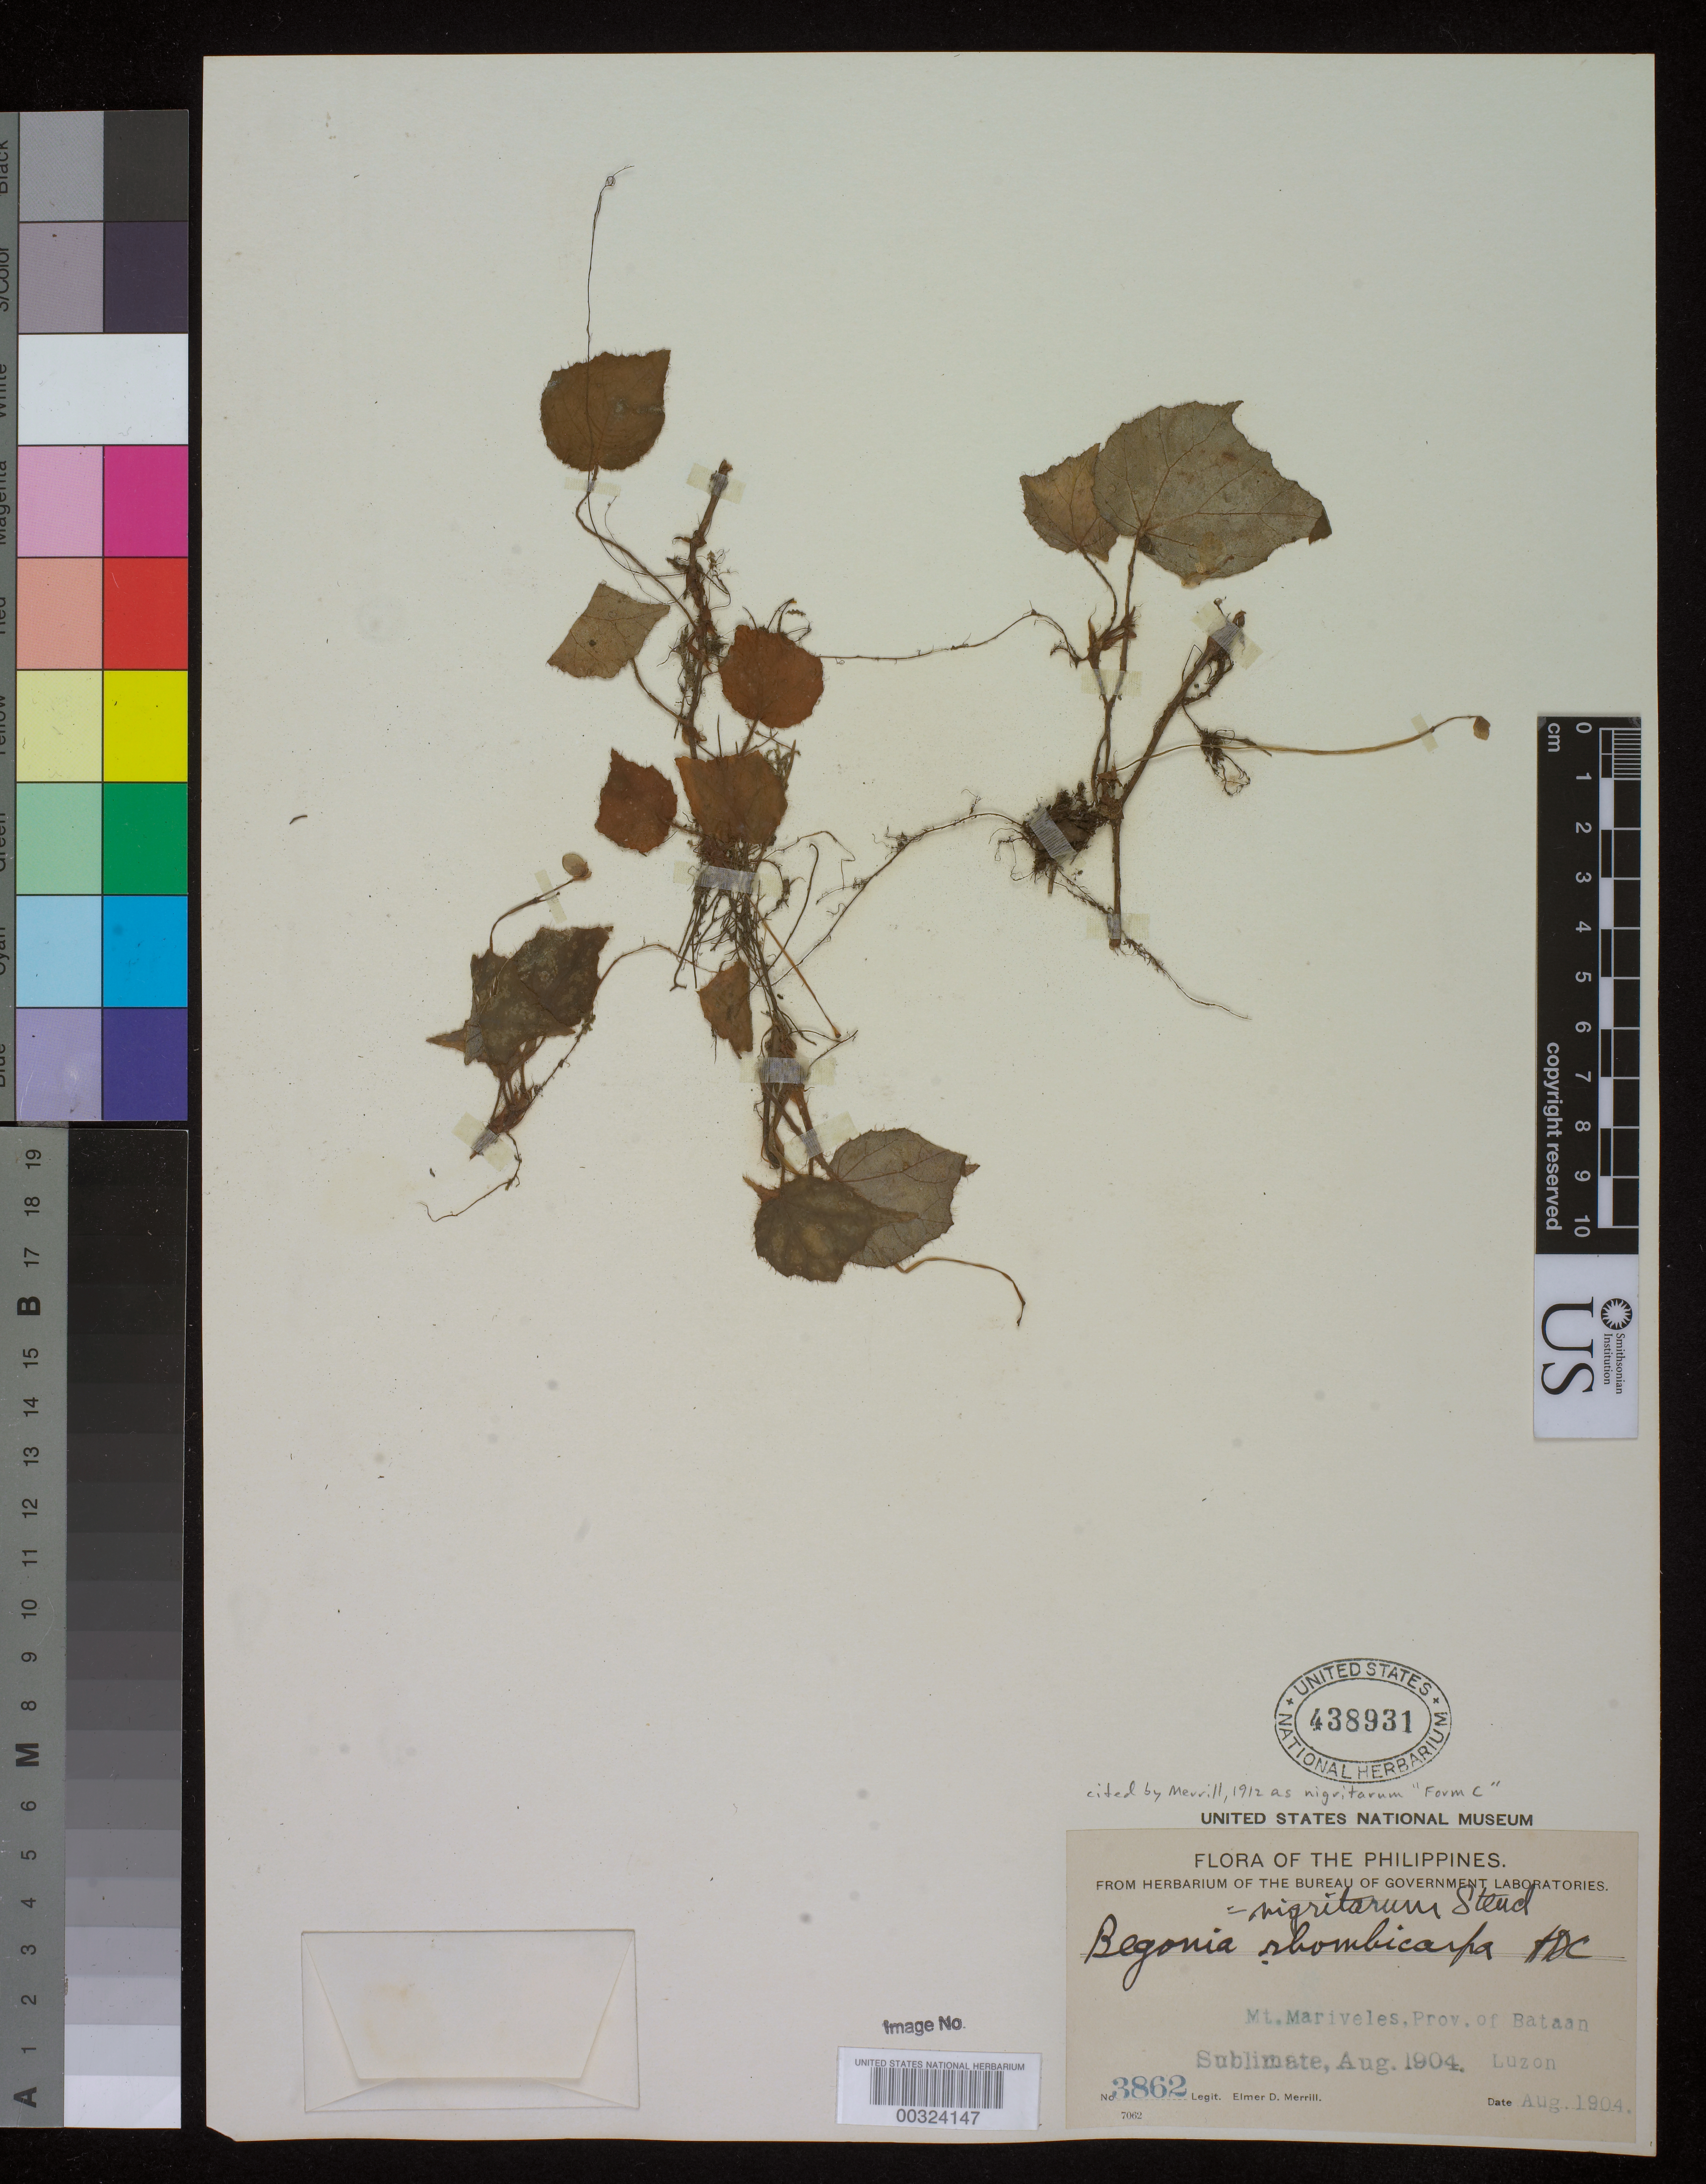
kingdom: Plantae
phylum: Tracheophyta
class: Magnoliopsida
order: Cucurbitales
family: Begoniaceae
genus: Begonia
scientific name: Begonia nigritarum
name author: (Kamel) Steud.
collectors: E. D. Merrill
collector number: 3862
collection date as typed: Aug 1904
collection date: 1904-08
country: Philippines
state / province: Central Luzon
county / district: Bataan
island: Luzon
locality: Mt. mariveles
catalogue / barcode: US 438931